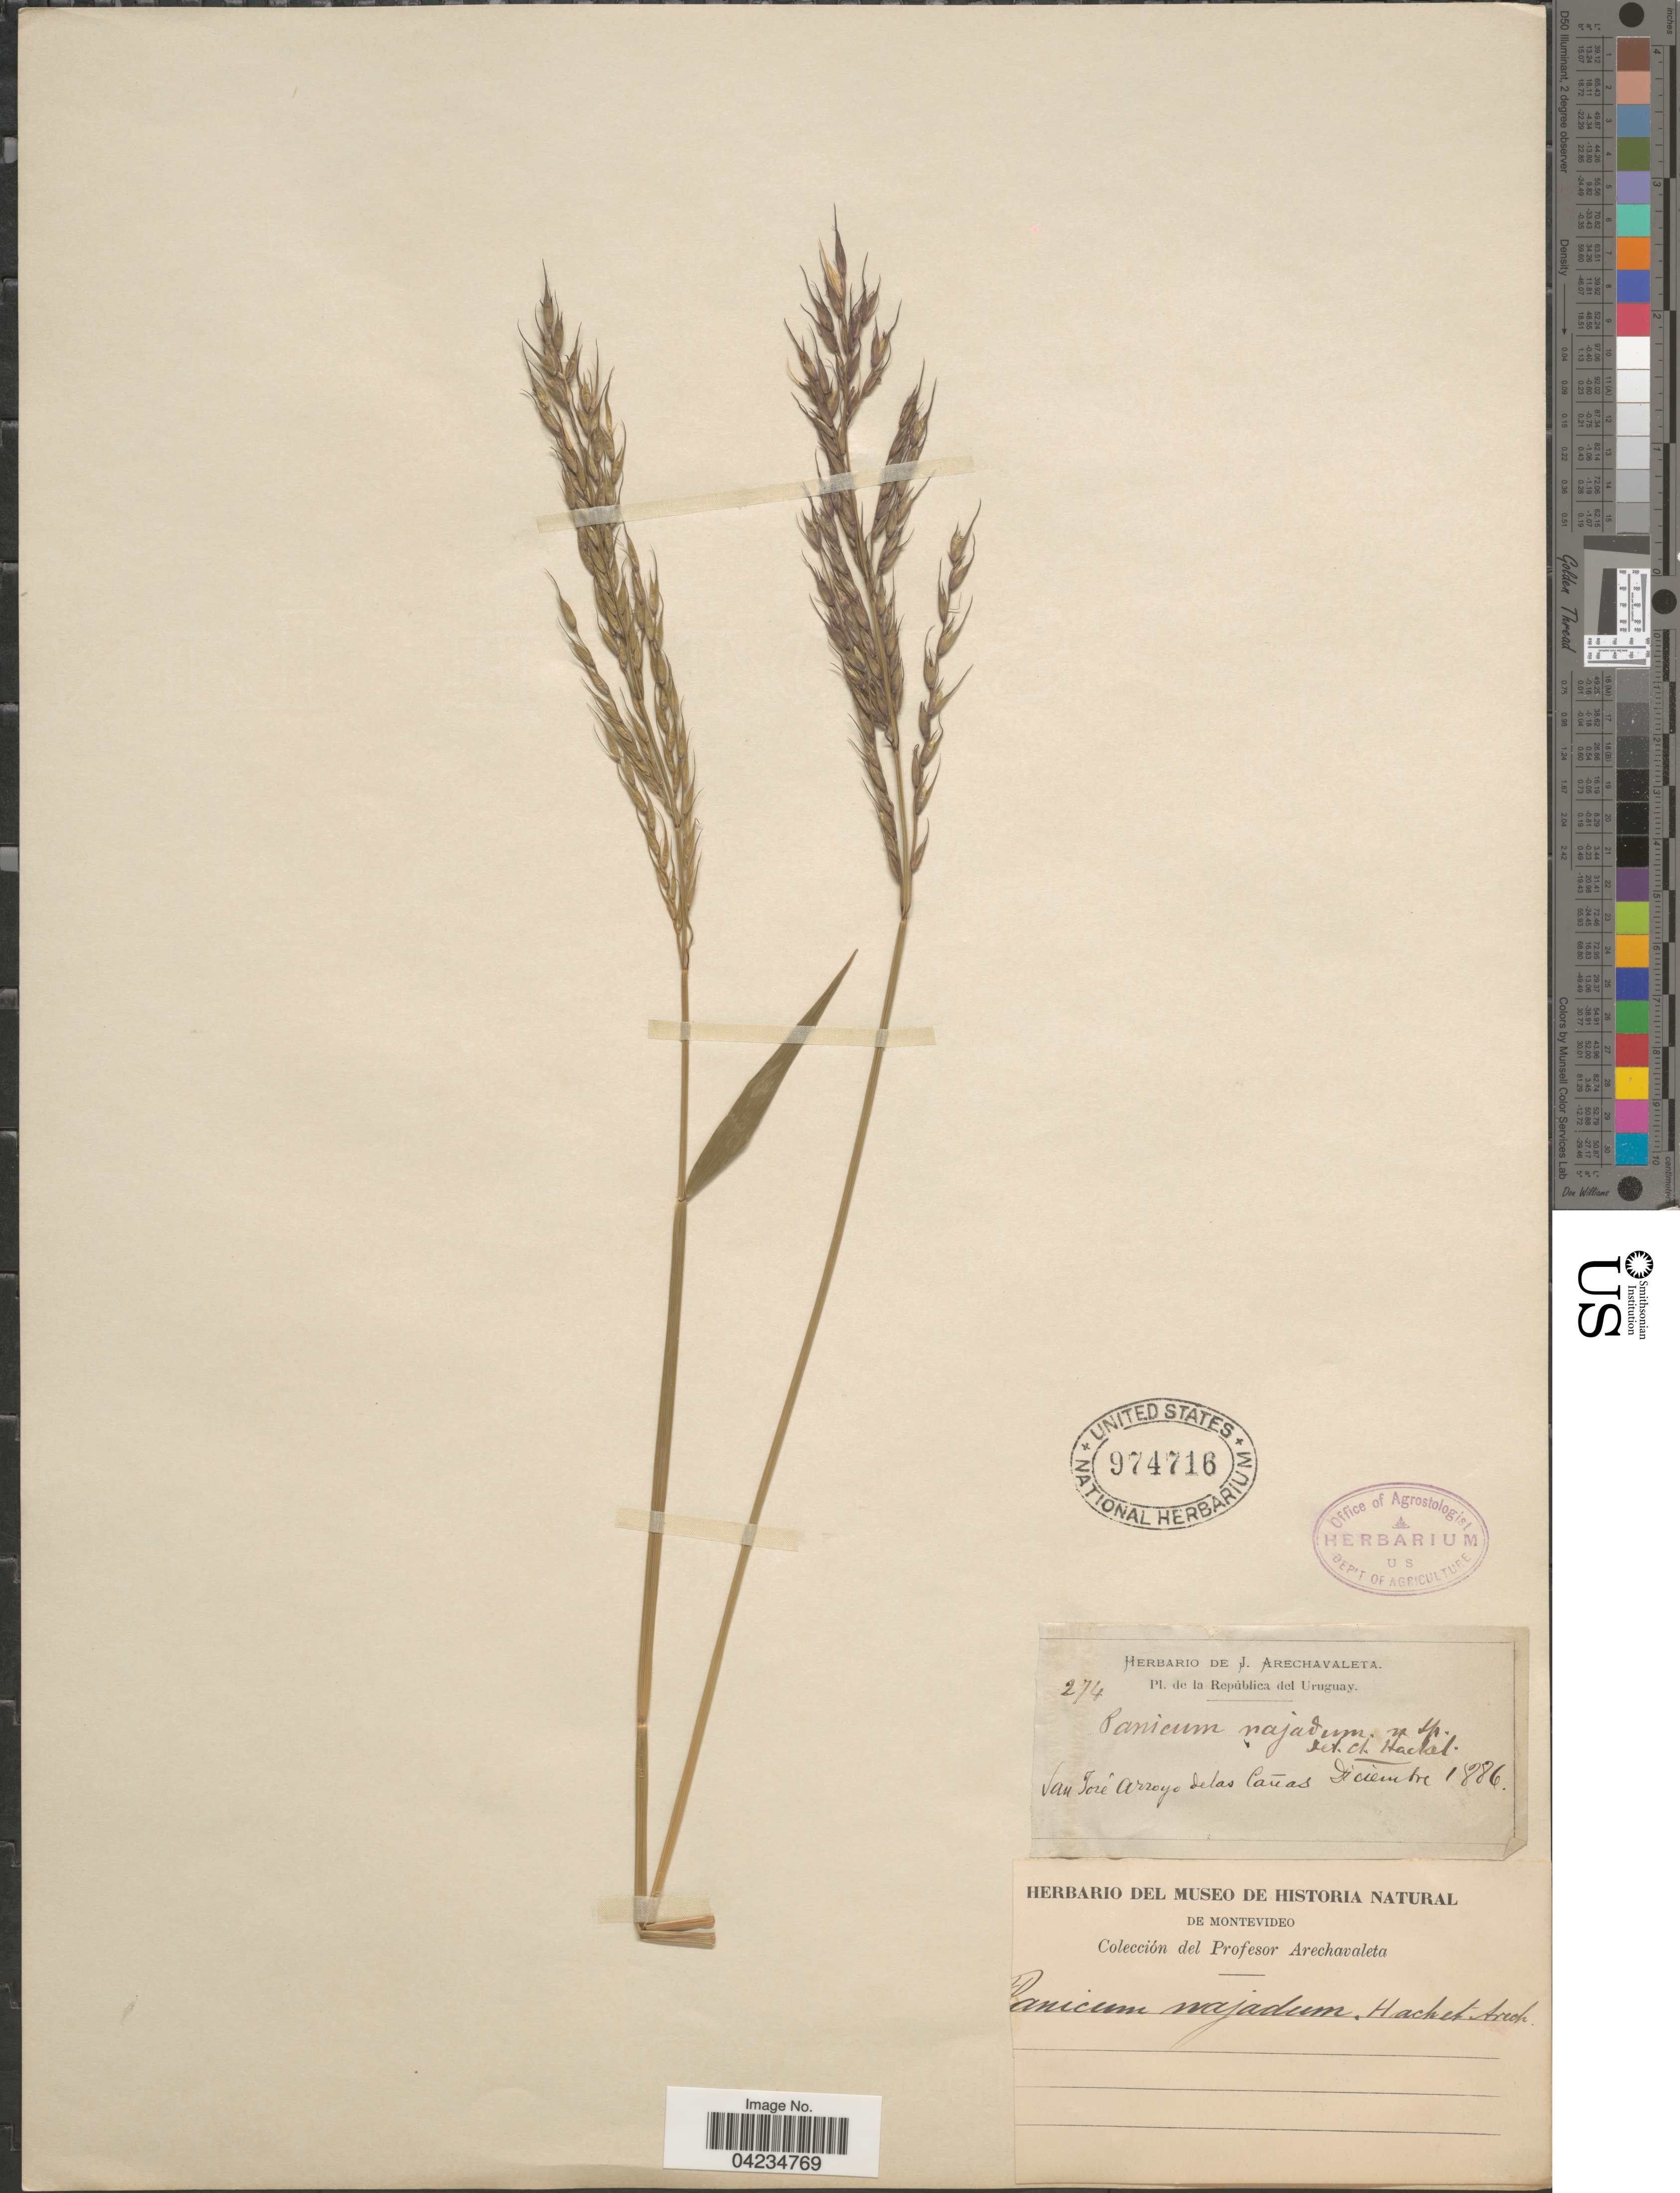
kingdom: Plantae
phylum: Tracheophyta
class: Liliopsida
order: Poales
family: Poaceae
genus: Oplismenopsis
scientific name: Oplismenopsis najada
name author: (Hack. & Arechav.) Parodi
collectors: J. Arechavaleta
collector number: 274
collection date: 1886-12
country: Uruguay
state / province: San Jose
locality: San José Arroyo delas Cañas.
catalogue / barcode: US 974716